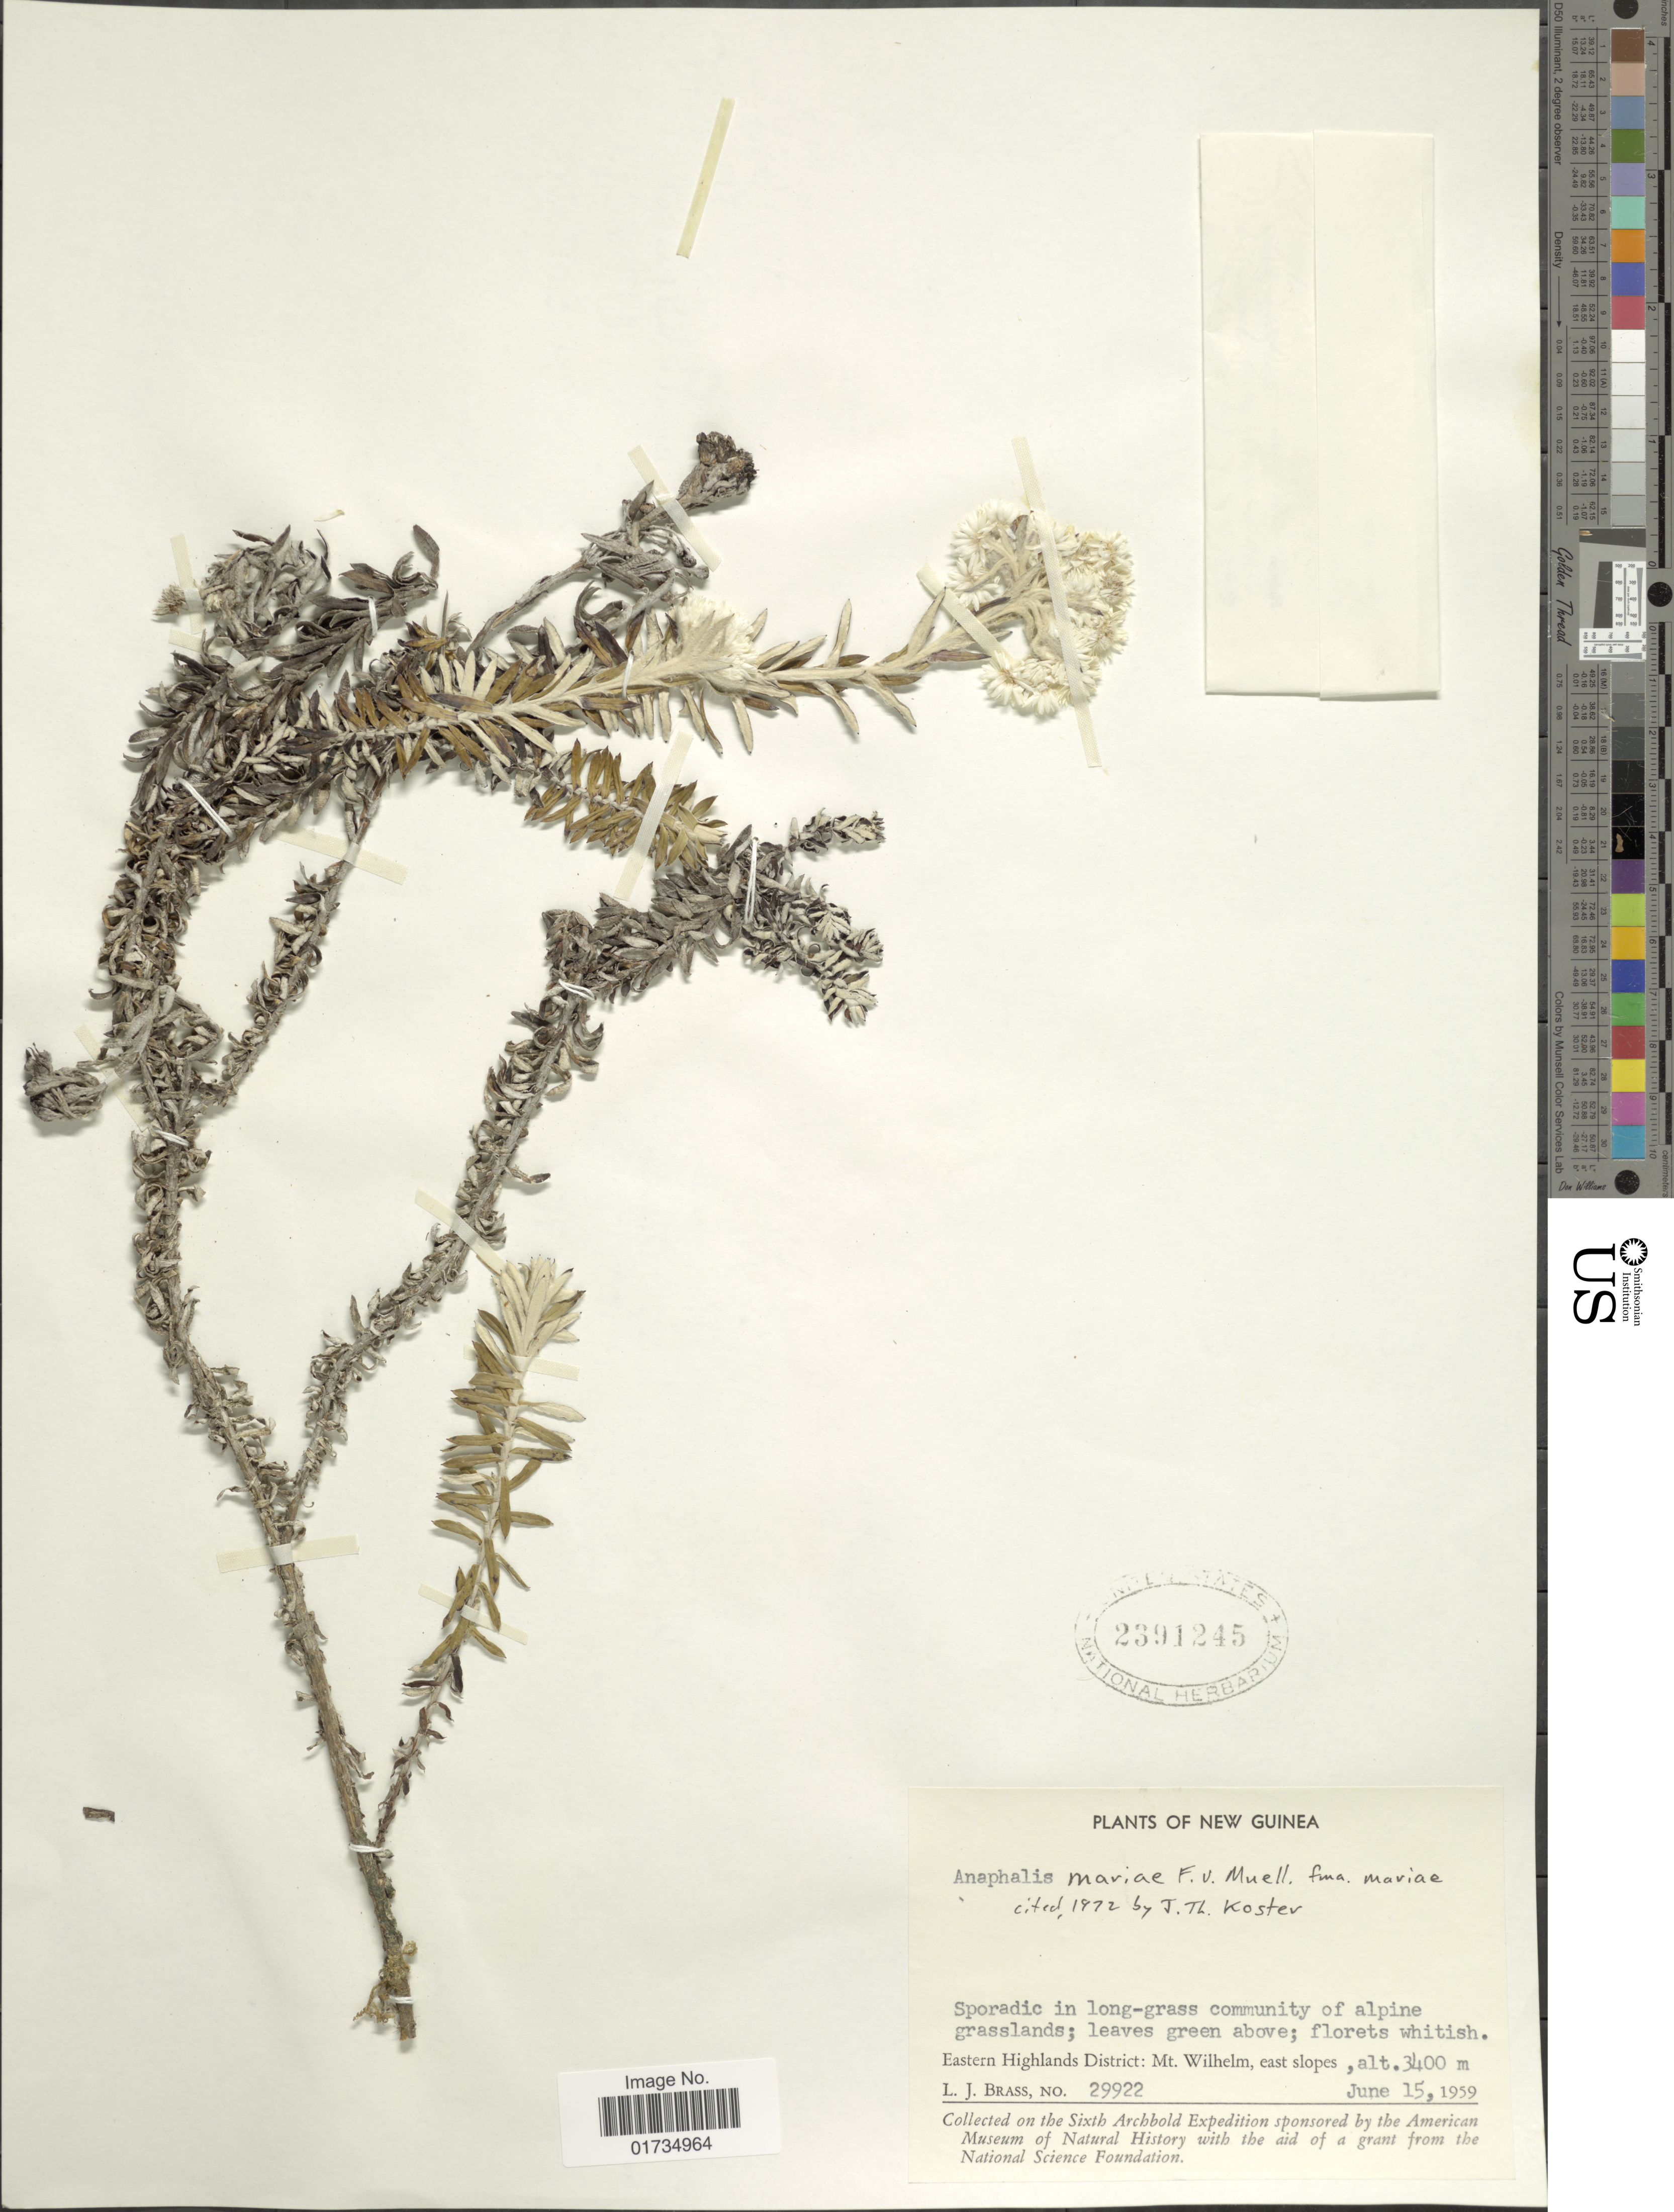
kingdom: Plantae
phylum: Tracheophyta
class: Magnoliopsida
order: Asterales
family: Asteraceae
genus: Anaphalis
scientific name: Anaphalis mariae f. mariae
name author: F. Muell.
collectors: L. J. Brass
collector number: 29922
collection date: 1959-06-15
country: Papua New Guinea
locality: New Guinea. Eastern Highlands District: Mt. Wilhelm, east slopes. Sporadic in long-grass community of alpine grasslands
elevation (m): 3400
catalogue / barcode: US 2391245